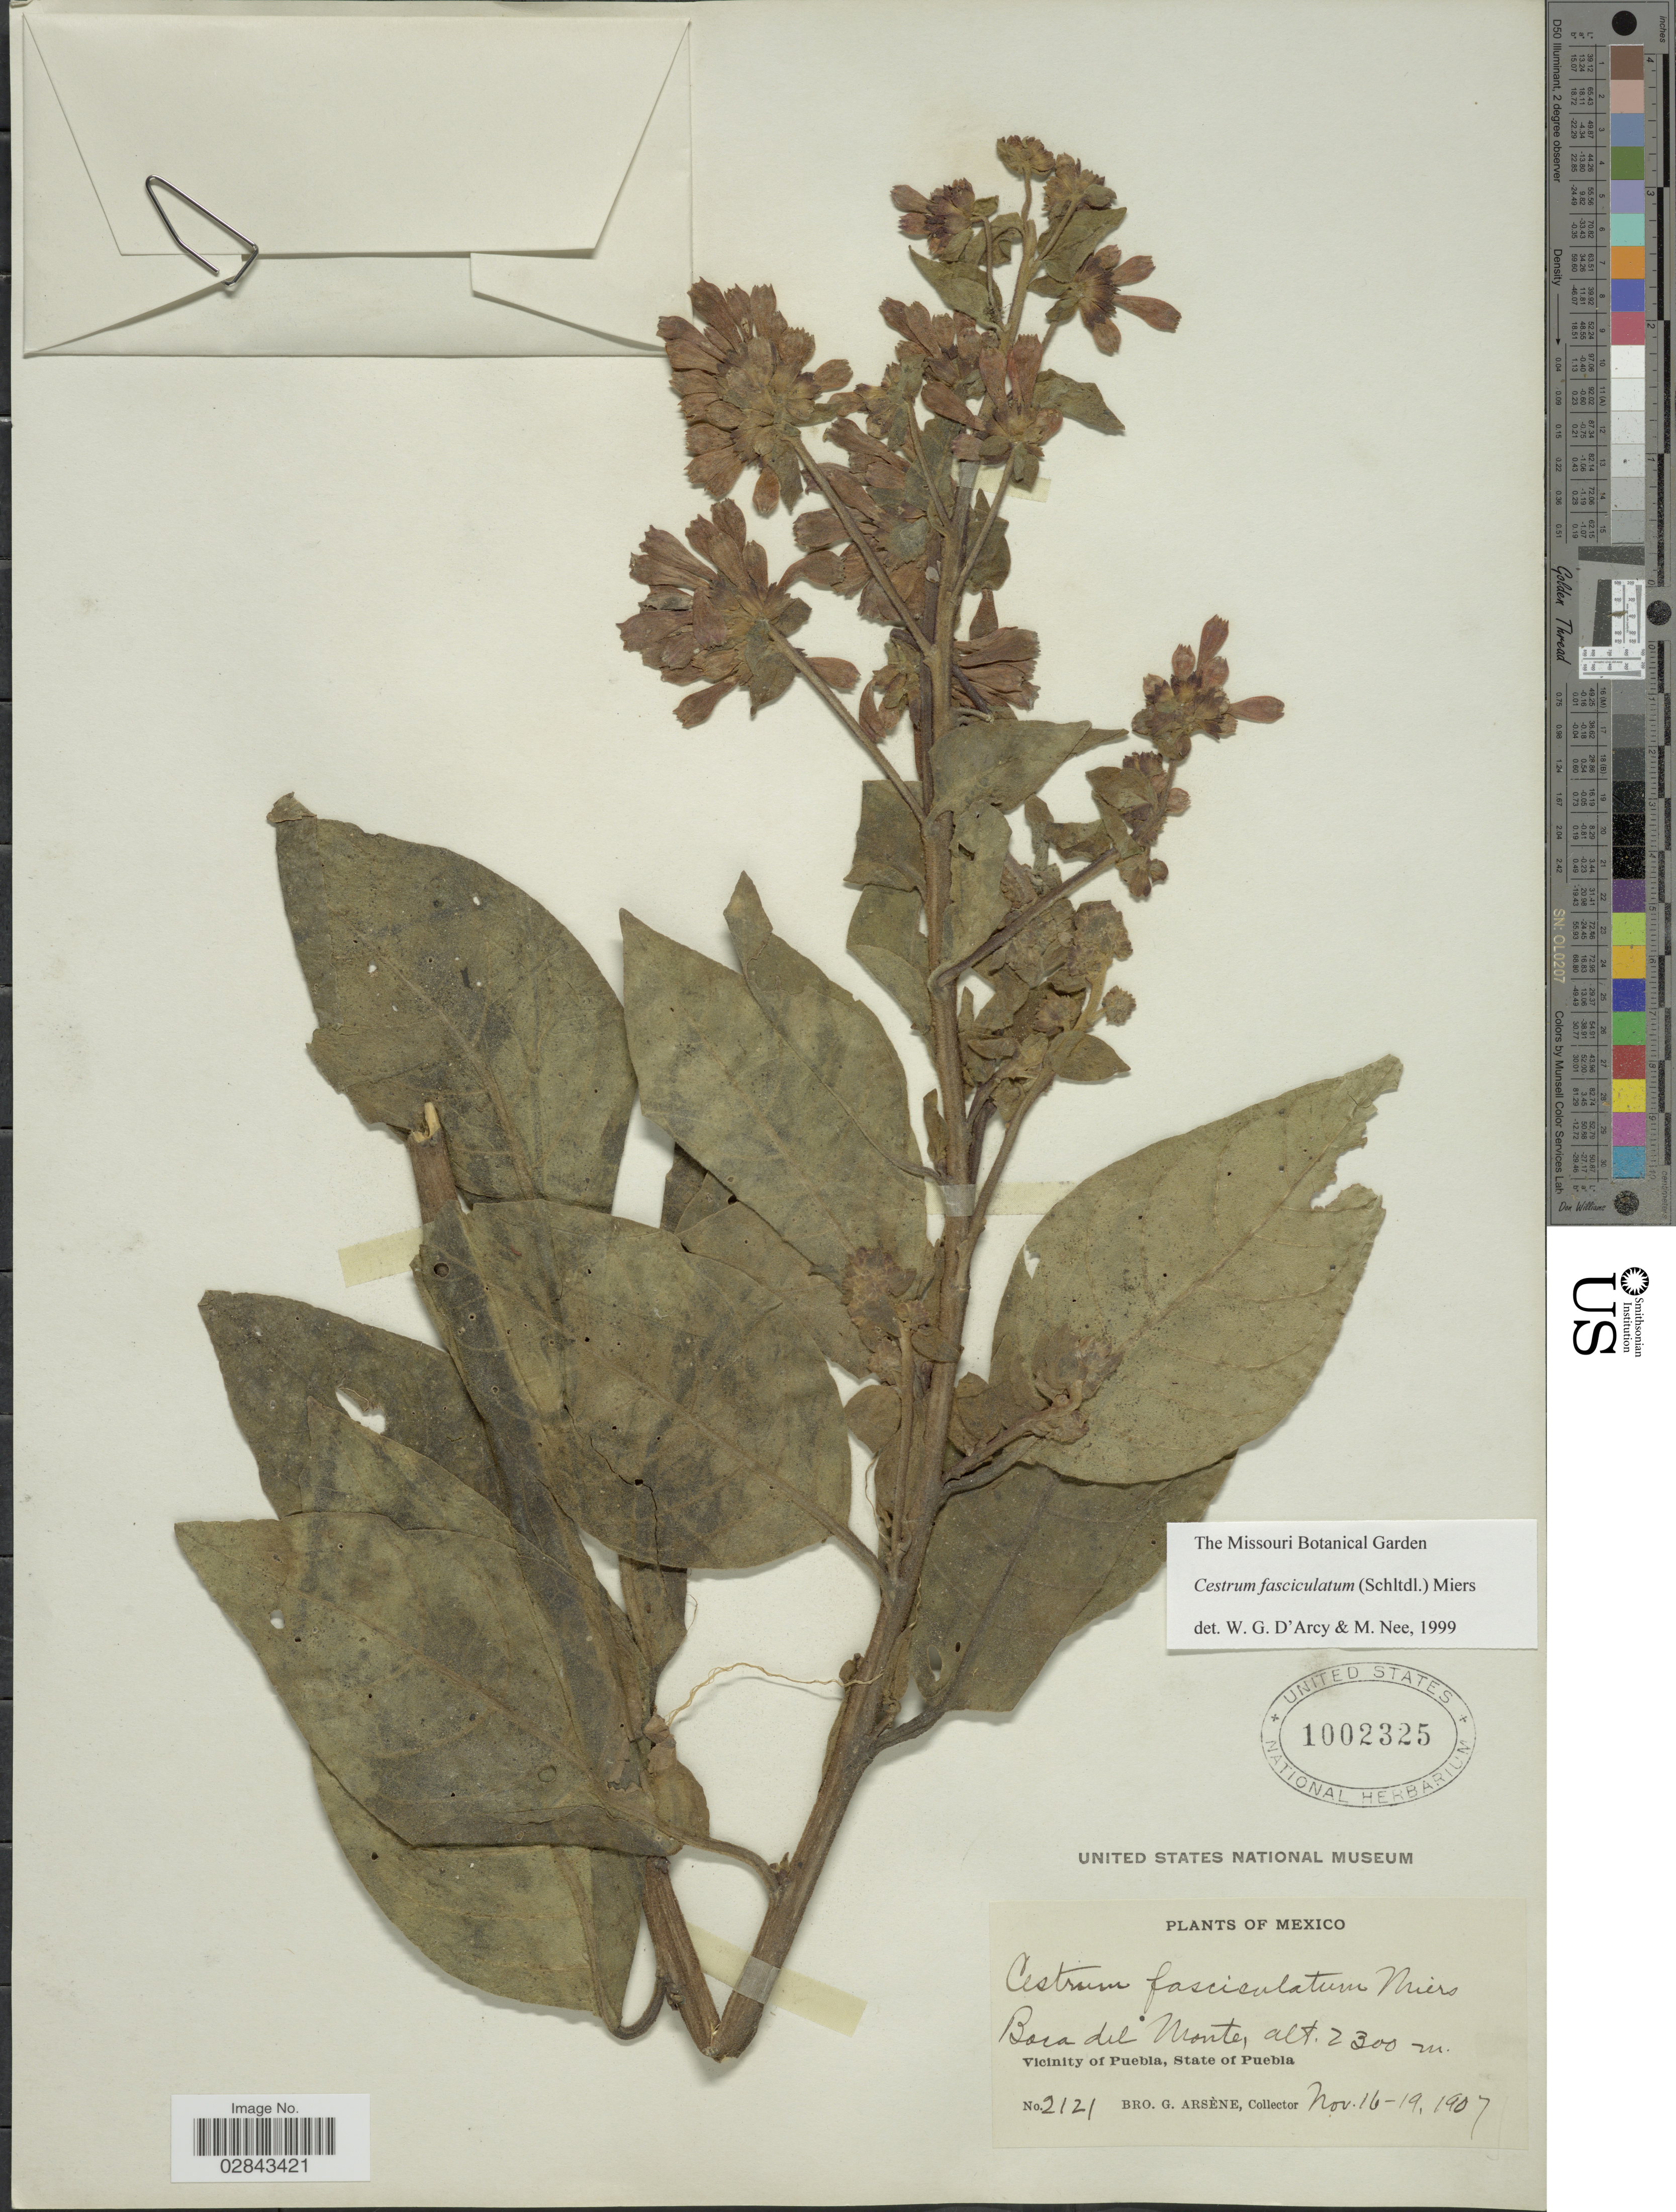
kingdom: Plantae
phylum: Tracheophyta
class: Magnoliopsida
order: Solanales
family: Solanaceae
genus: Cestrum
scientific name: Cestrum fasciculatum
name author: (Schltdl.) Miers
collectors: Bro. G. Arsène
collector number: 2121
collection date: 1907-11-16/1907-11-19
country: Mexico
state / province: Puebla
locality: Boca del Monte, Vicinity of Puebla, State of Puebla.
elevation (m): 2300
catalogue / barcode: US 1002325